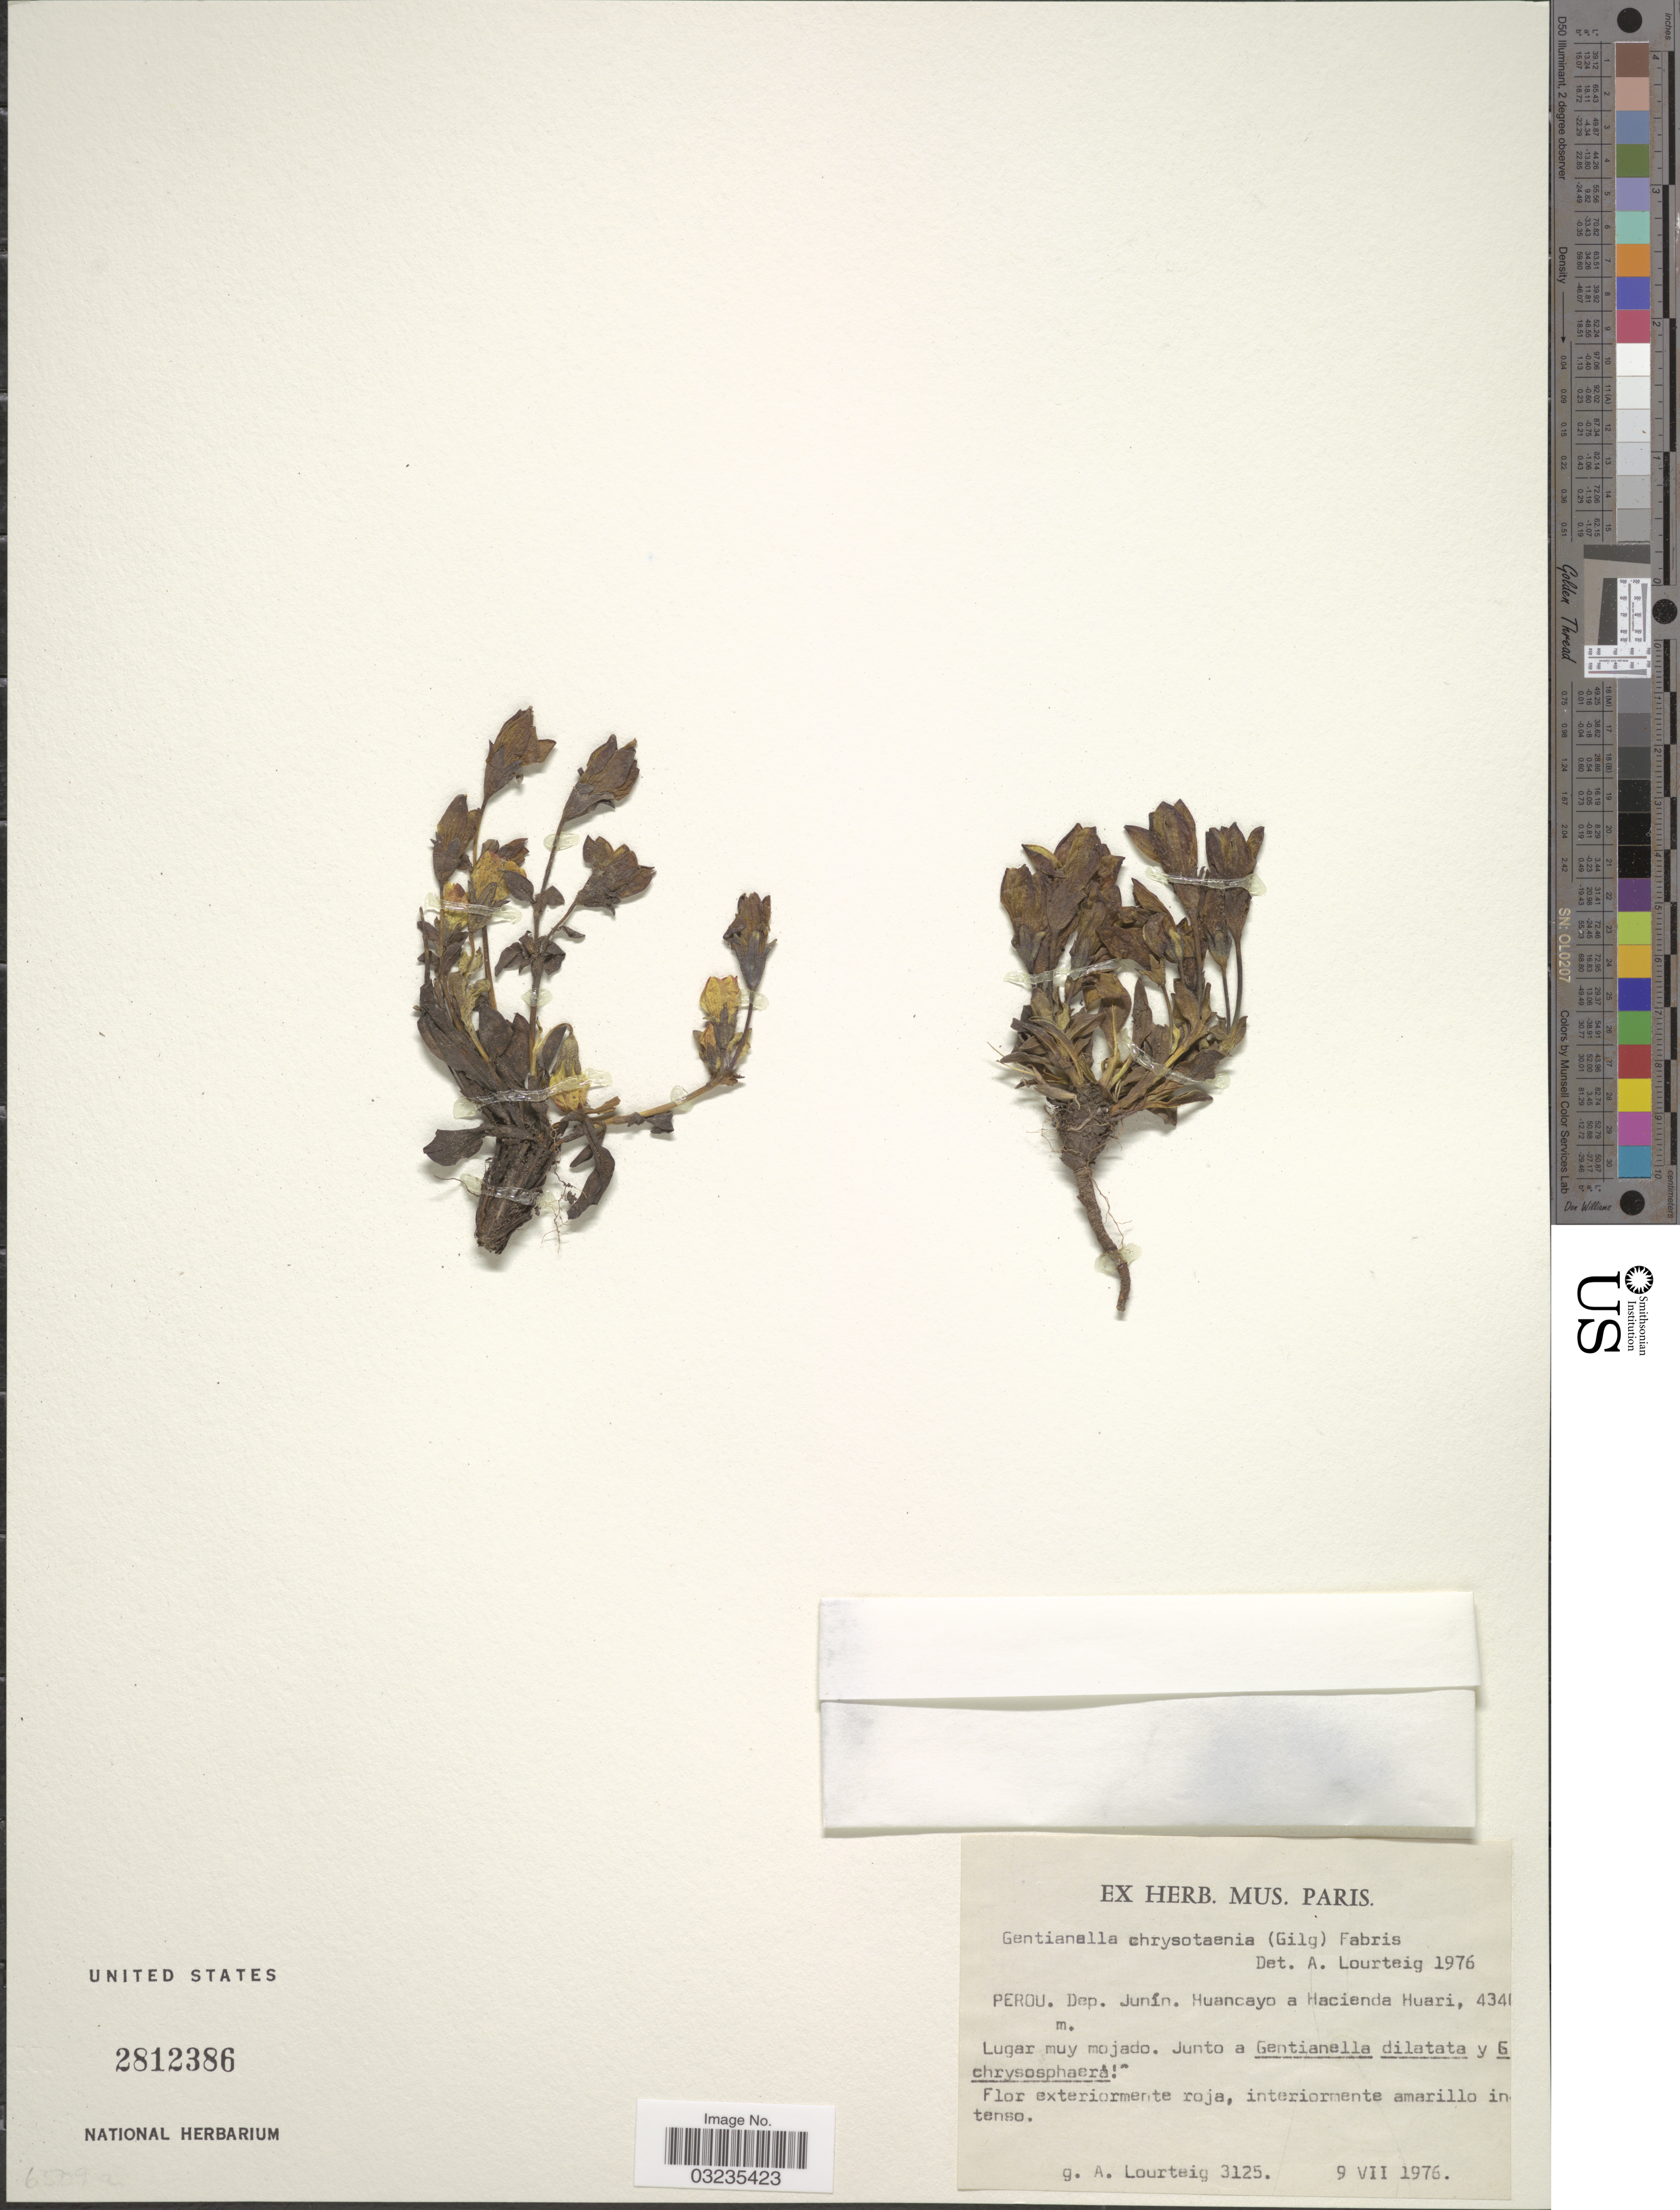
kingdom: Plantae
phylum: Tracheophyta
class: Magnoliopsida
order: Gentianales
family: Gentianaceae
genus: Gentiana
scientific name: Gentiana chrysotaenia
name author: Gilg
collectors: A. Lourteig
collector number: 3125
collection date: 1976-07-09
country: Peru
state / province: Junín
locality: Dep. Junín. Huancayo a Hacienda Huari.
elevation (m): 4340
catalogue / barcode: US 2812386